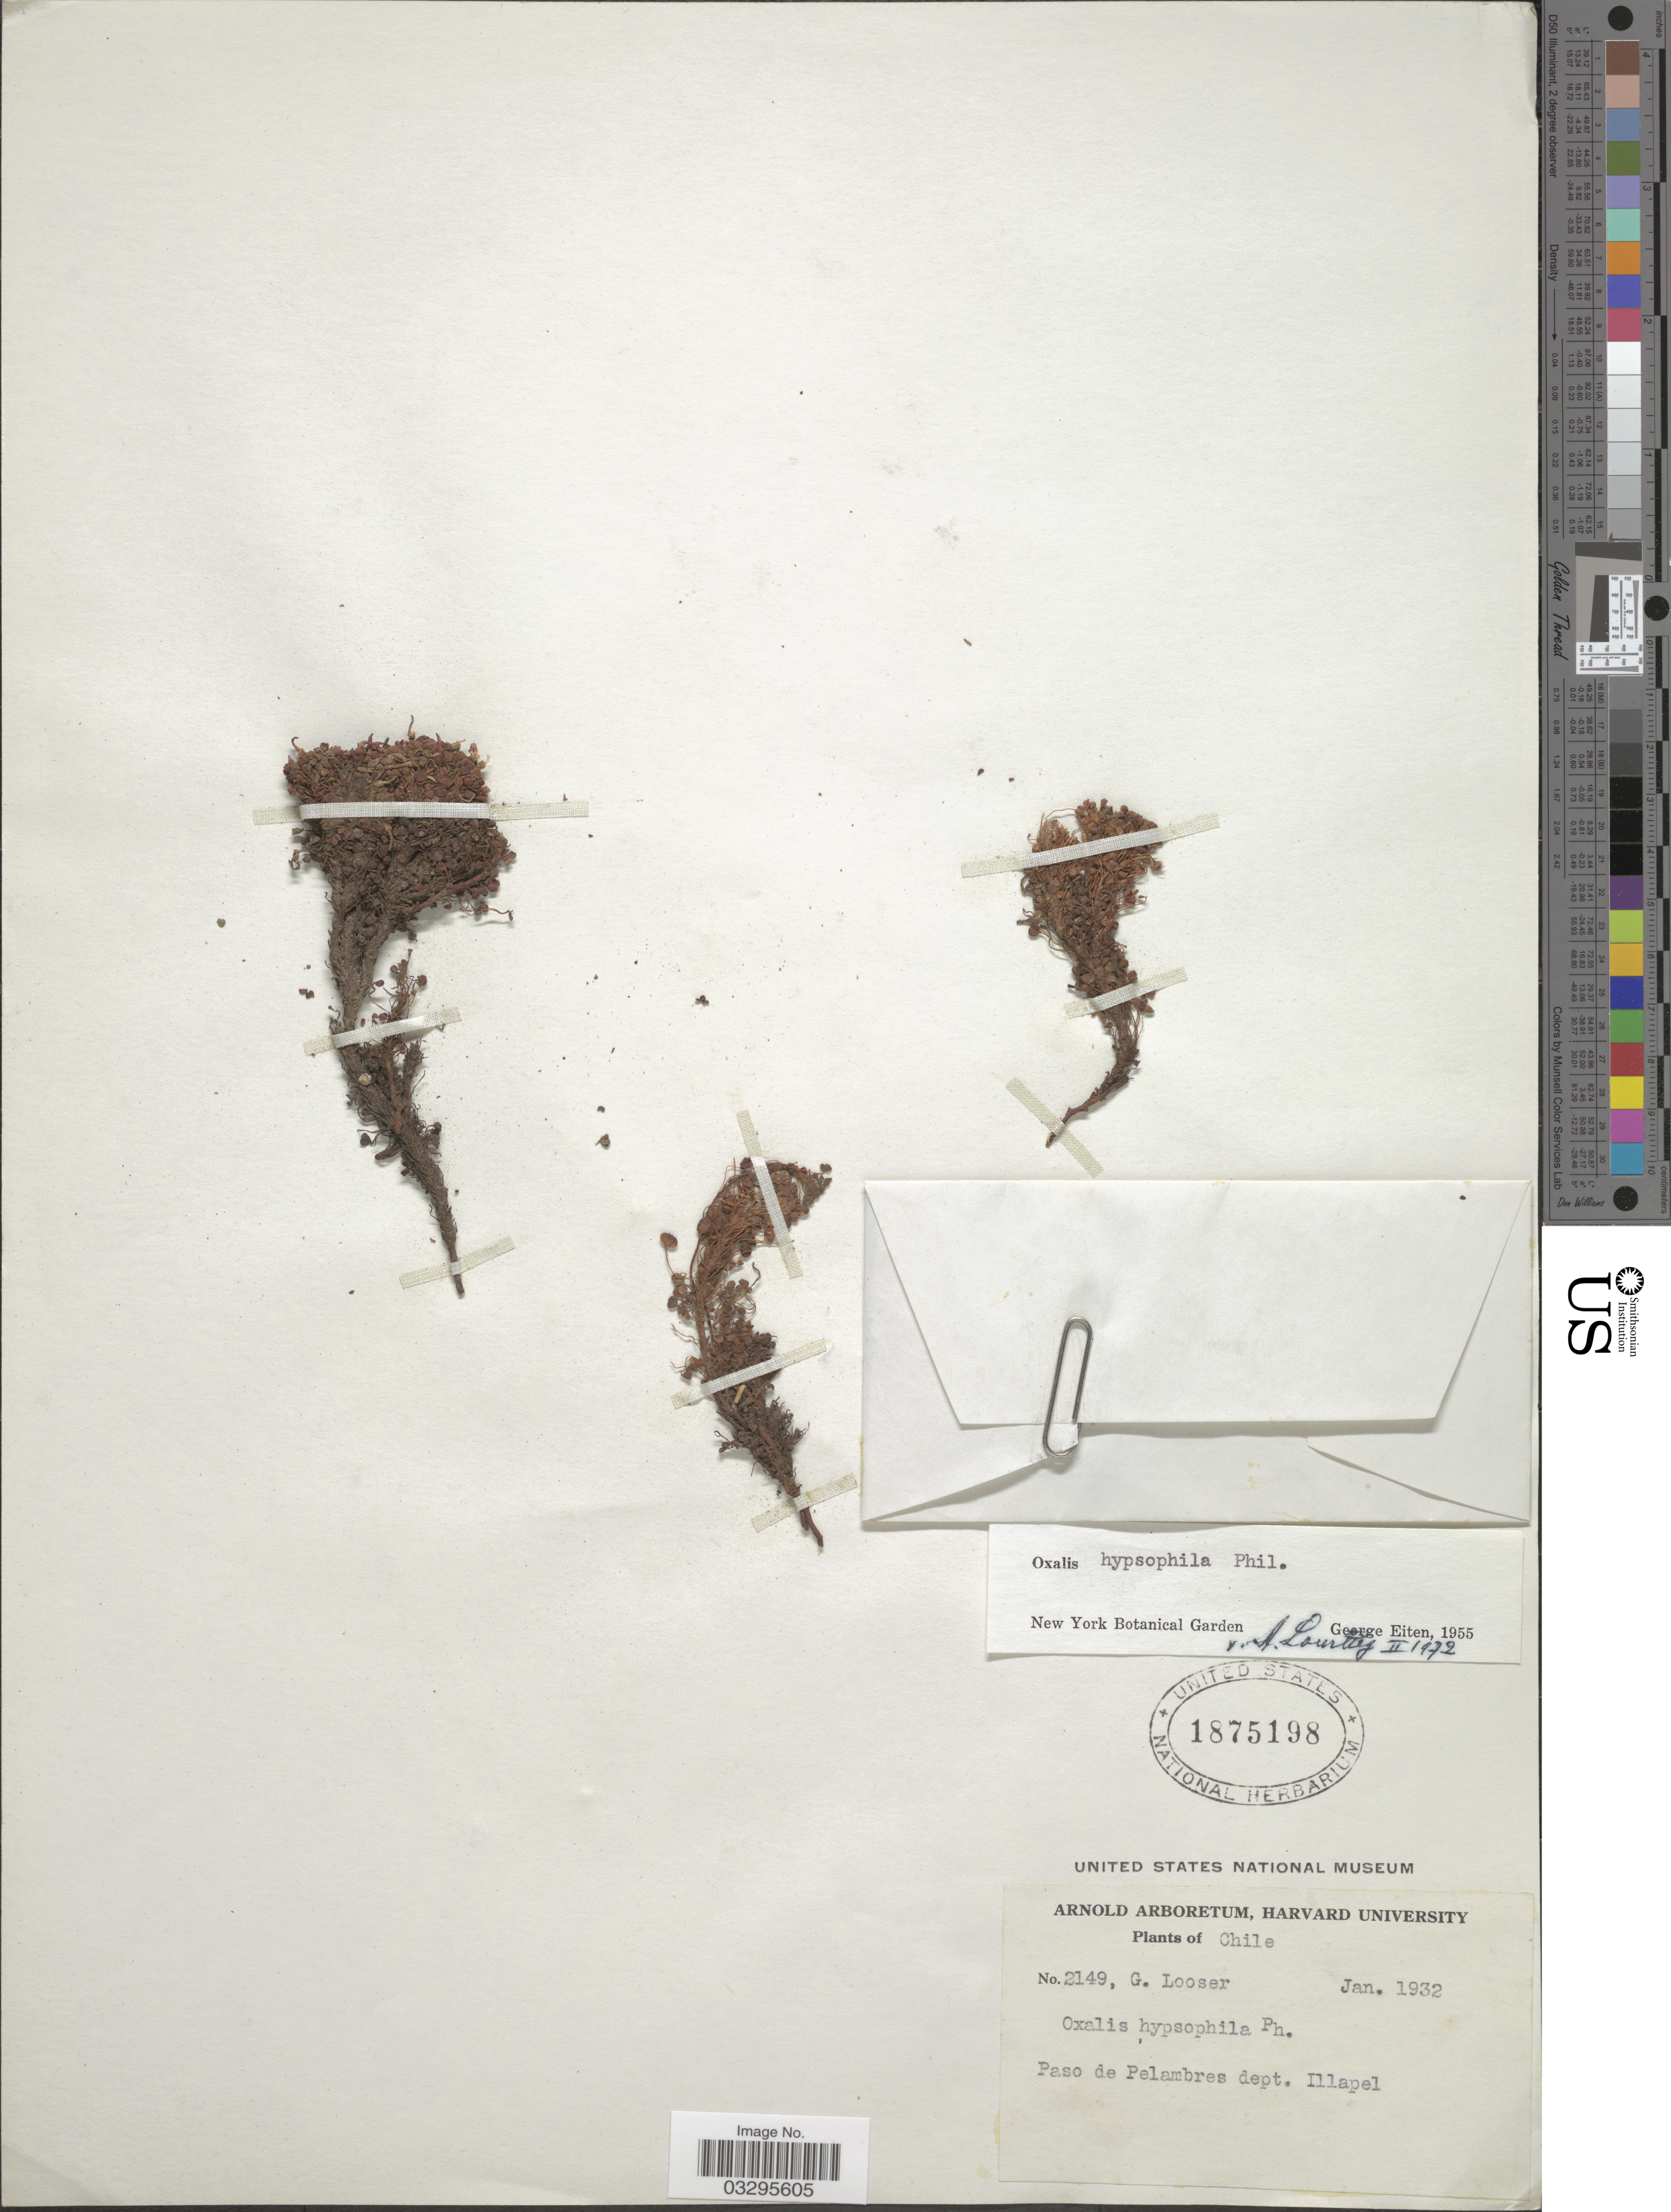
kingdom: Plantae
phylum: Tracheophyta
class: Magnoliopsida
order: Oxalidales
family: Oxalidaceae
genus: Oxalis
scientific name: Oxalis hypsophila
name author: Phil.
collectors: G. Looser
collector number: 2149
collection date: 1932-01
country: Chile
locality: Paso de Pelambres dept. Illapel.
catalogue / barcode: US 1875198